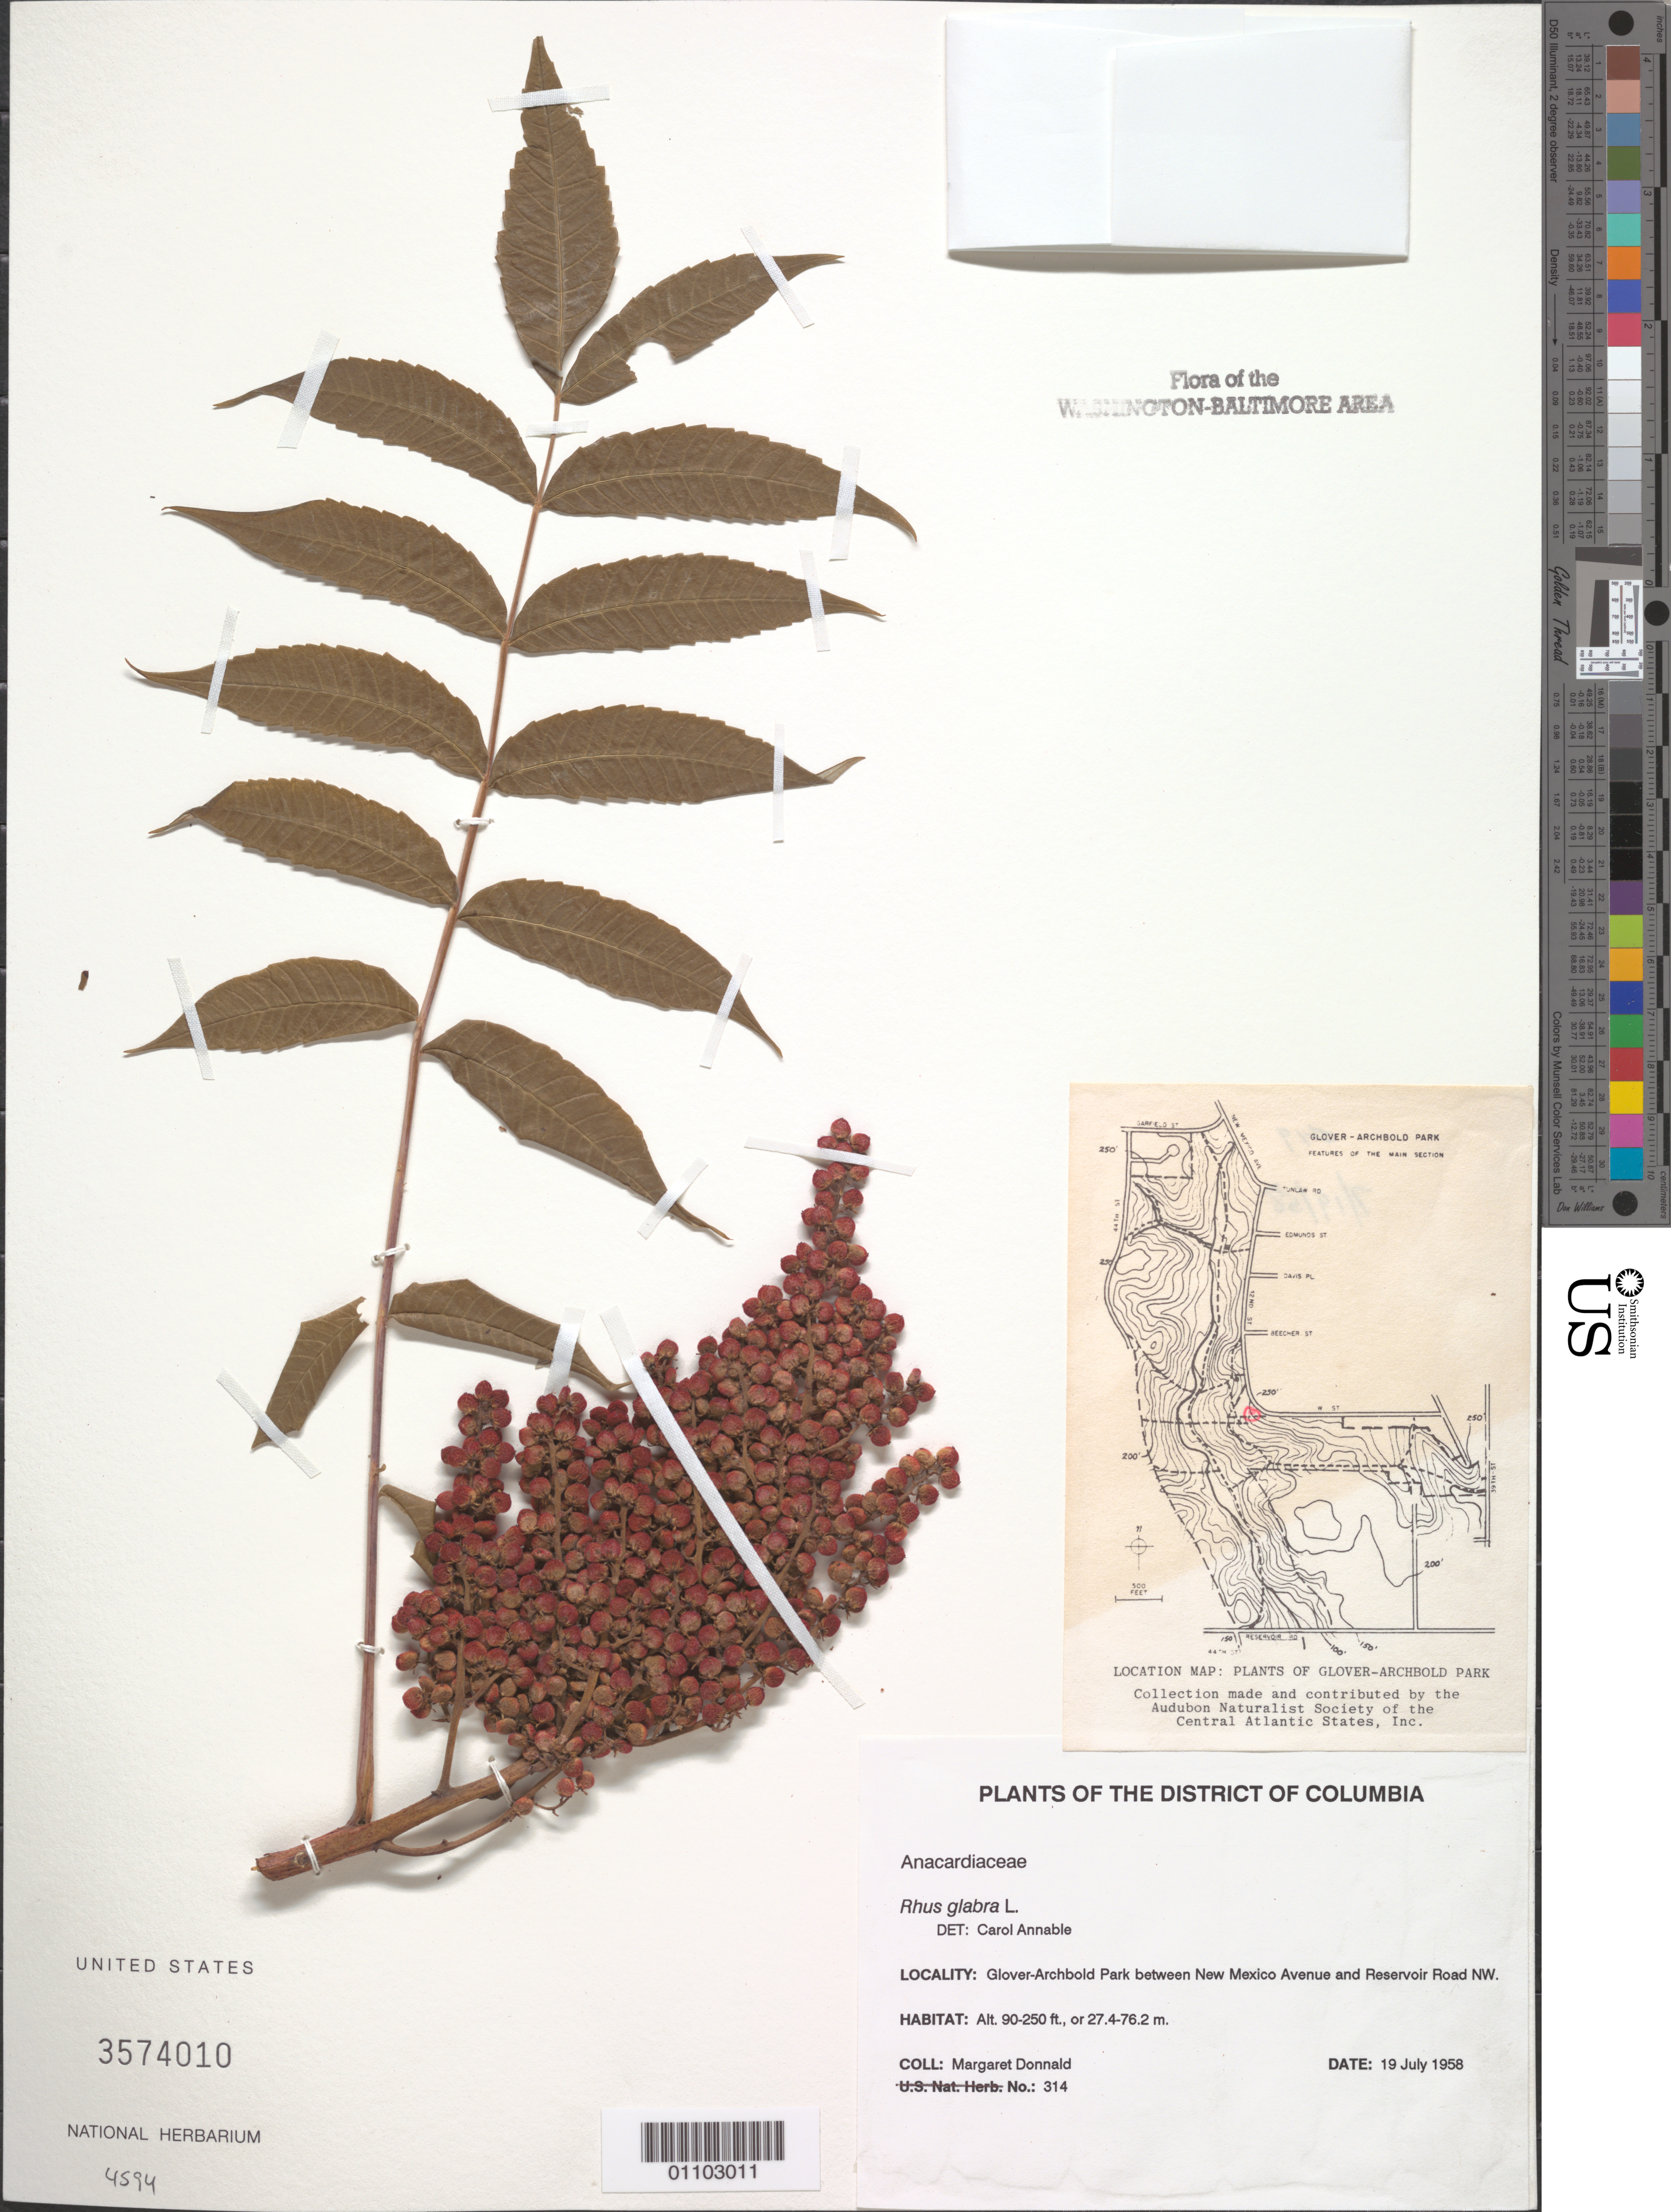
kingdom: Plantae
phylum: Tracheophyta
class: Magnoliopsida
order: Sapindales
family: Anacardiaceae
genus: Rhus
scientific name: Rhus glabra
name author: L.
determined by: Annable, C. R.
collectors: M. Donnald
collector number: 314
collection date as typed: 19 July 1958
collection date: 1958-07-19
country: United States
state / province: District of Columbia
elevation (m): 27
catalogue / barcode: US 3574010